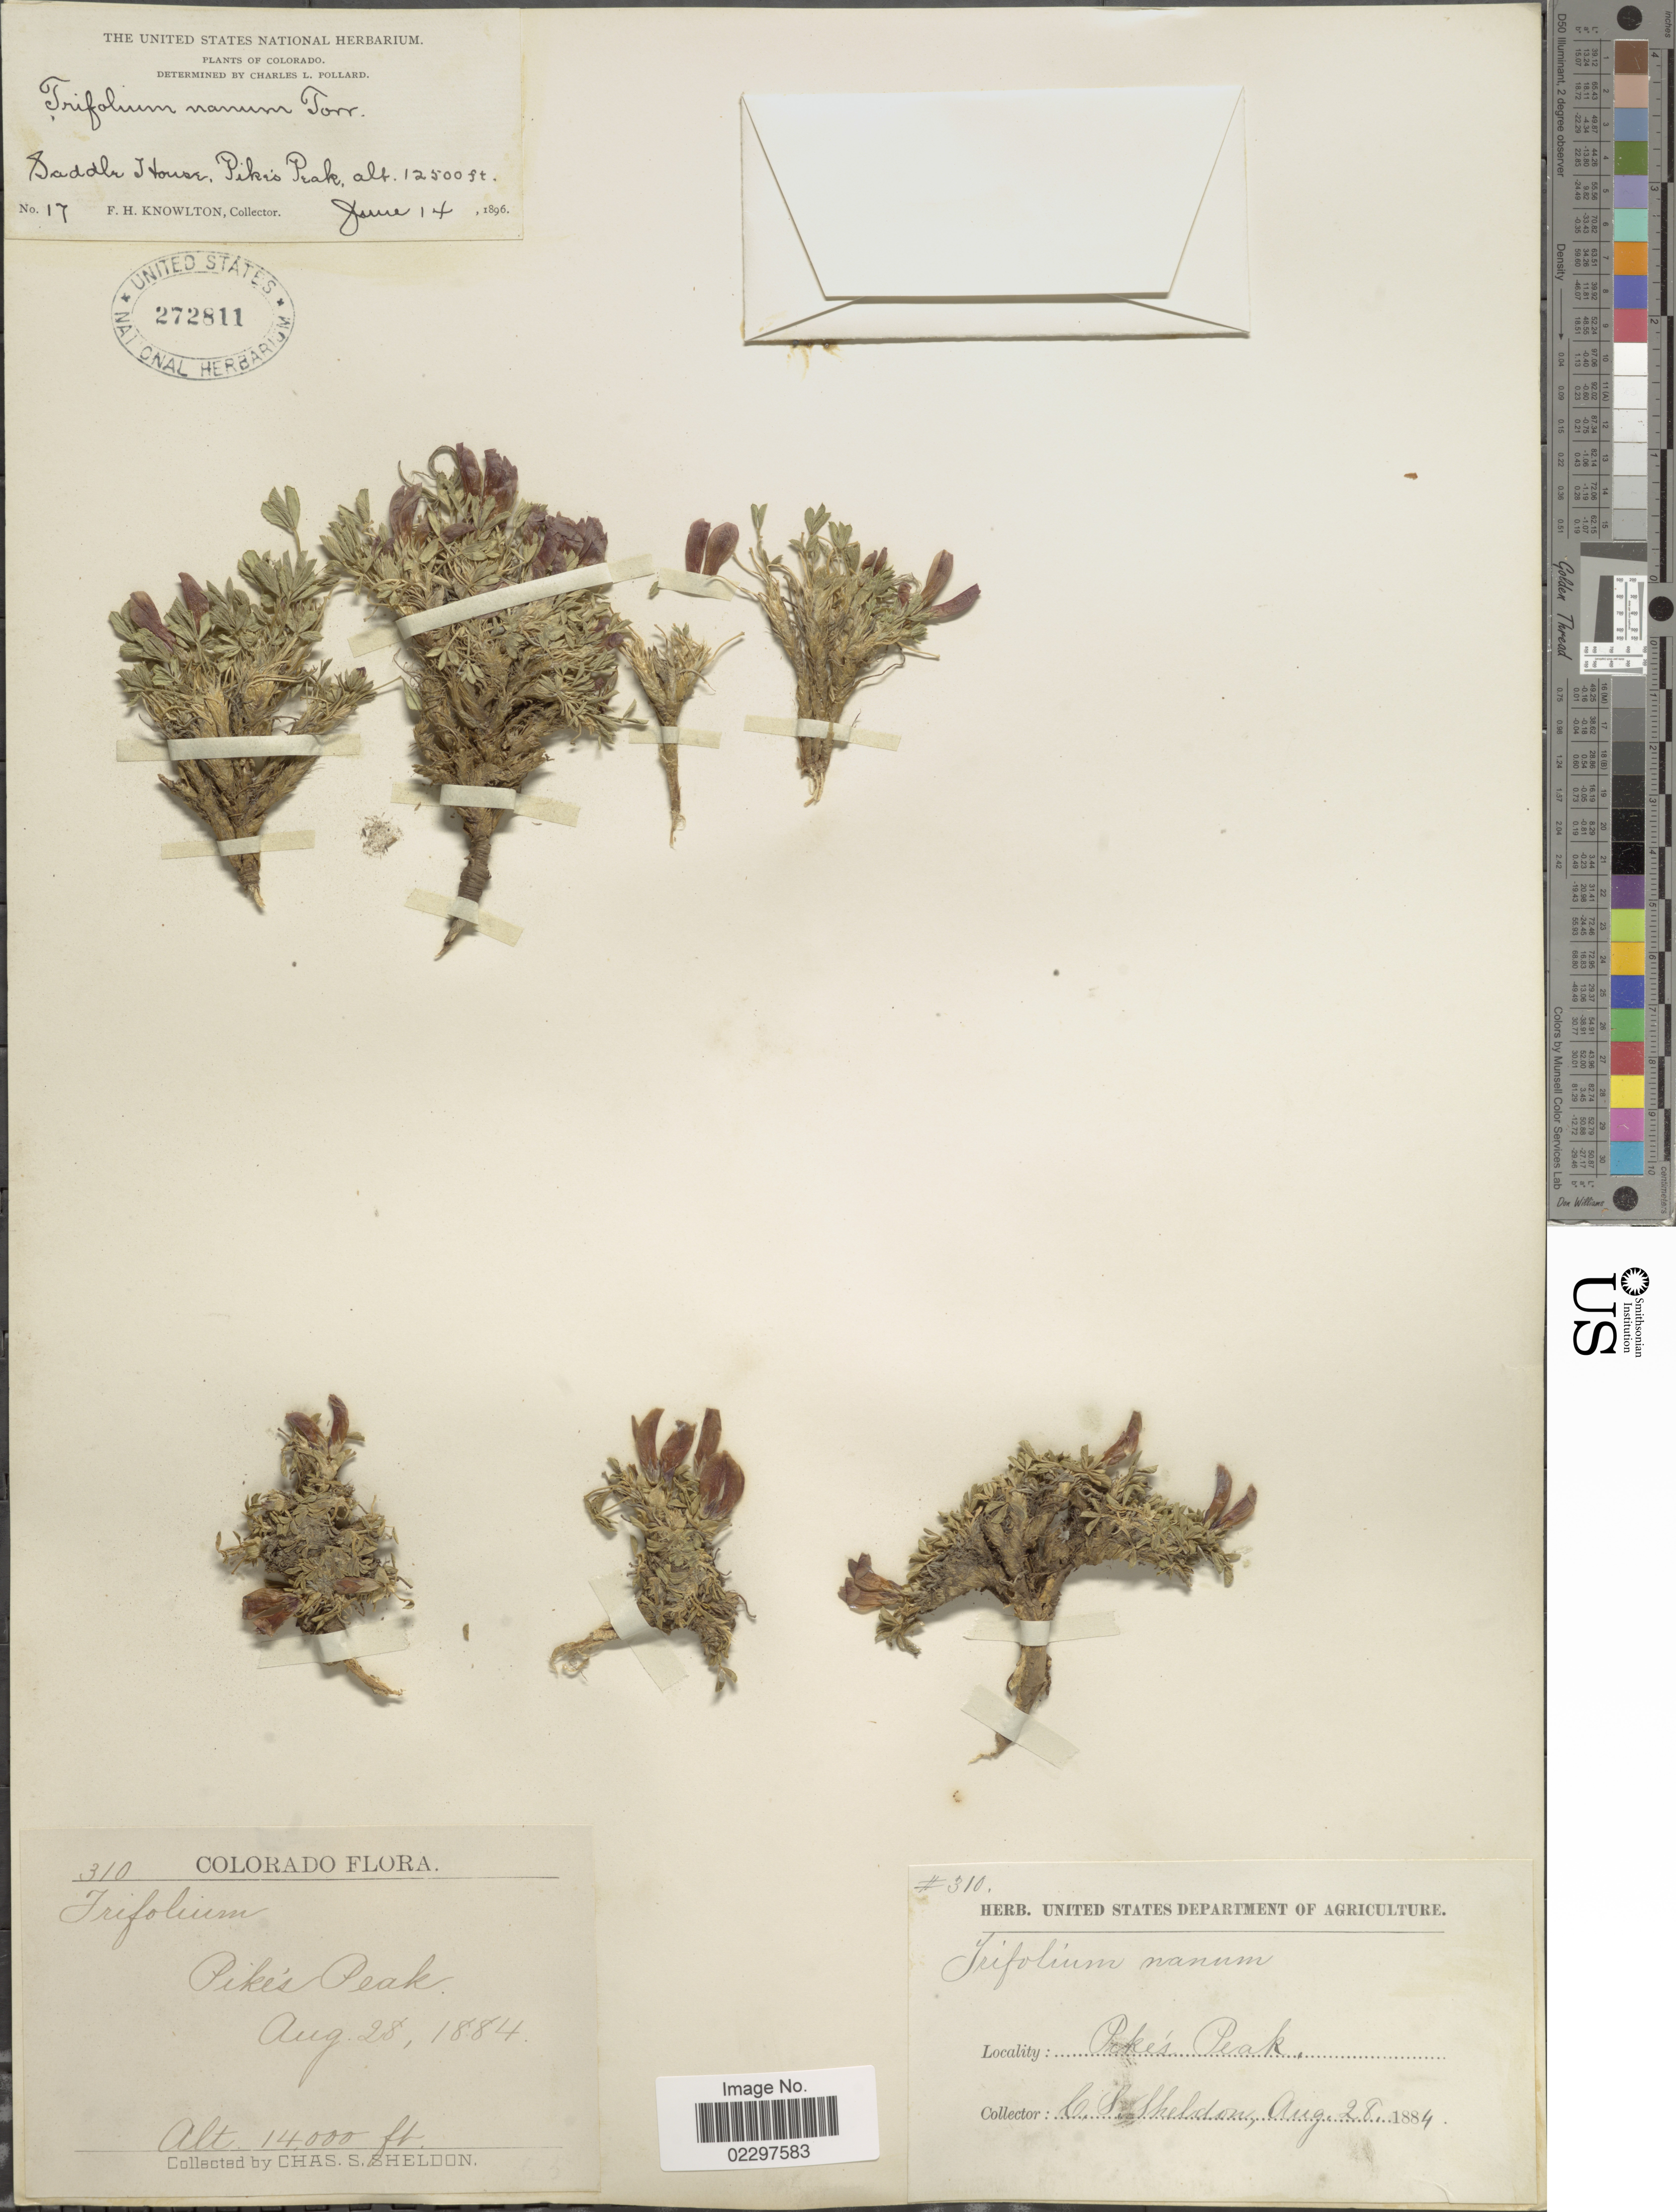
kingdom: Plantae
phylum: Tracheophyta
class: Magnoliopsida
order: Fabales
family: Fabaceae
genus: Trifolium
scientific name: Trifolium nanum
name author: Torr.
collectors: F. H. Knowlton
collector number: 17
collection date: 1896-06-14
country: United States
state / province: Colorado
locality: Saddle House, Pike's Peak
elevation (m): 3810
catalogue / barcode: US 272811